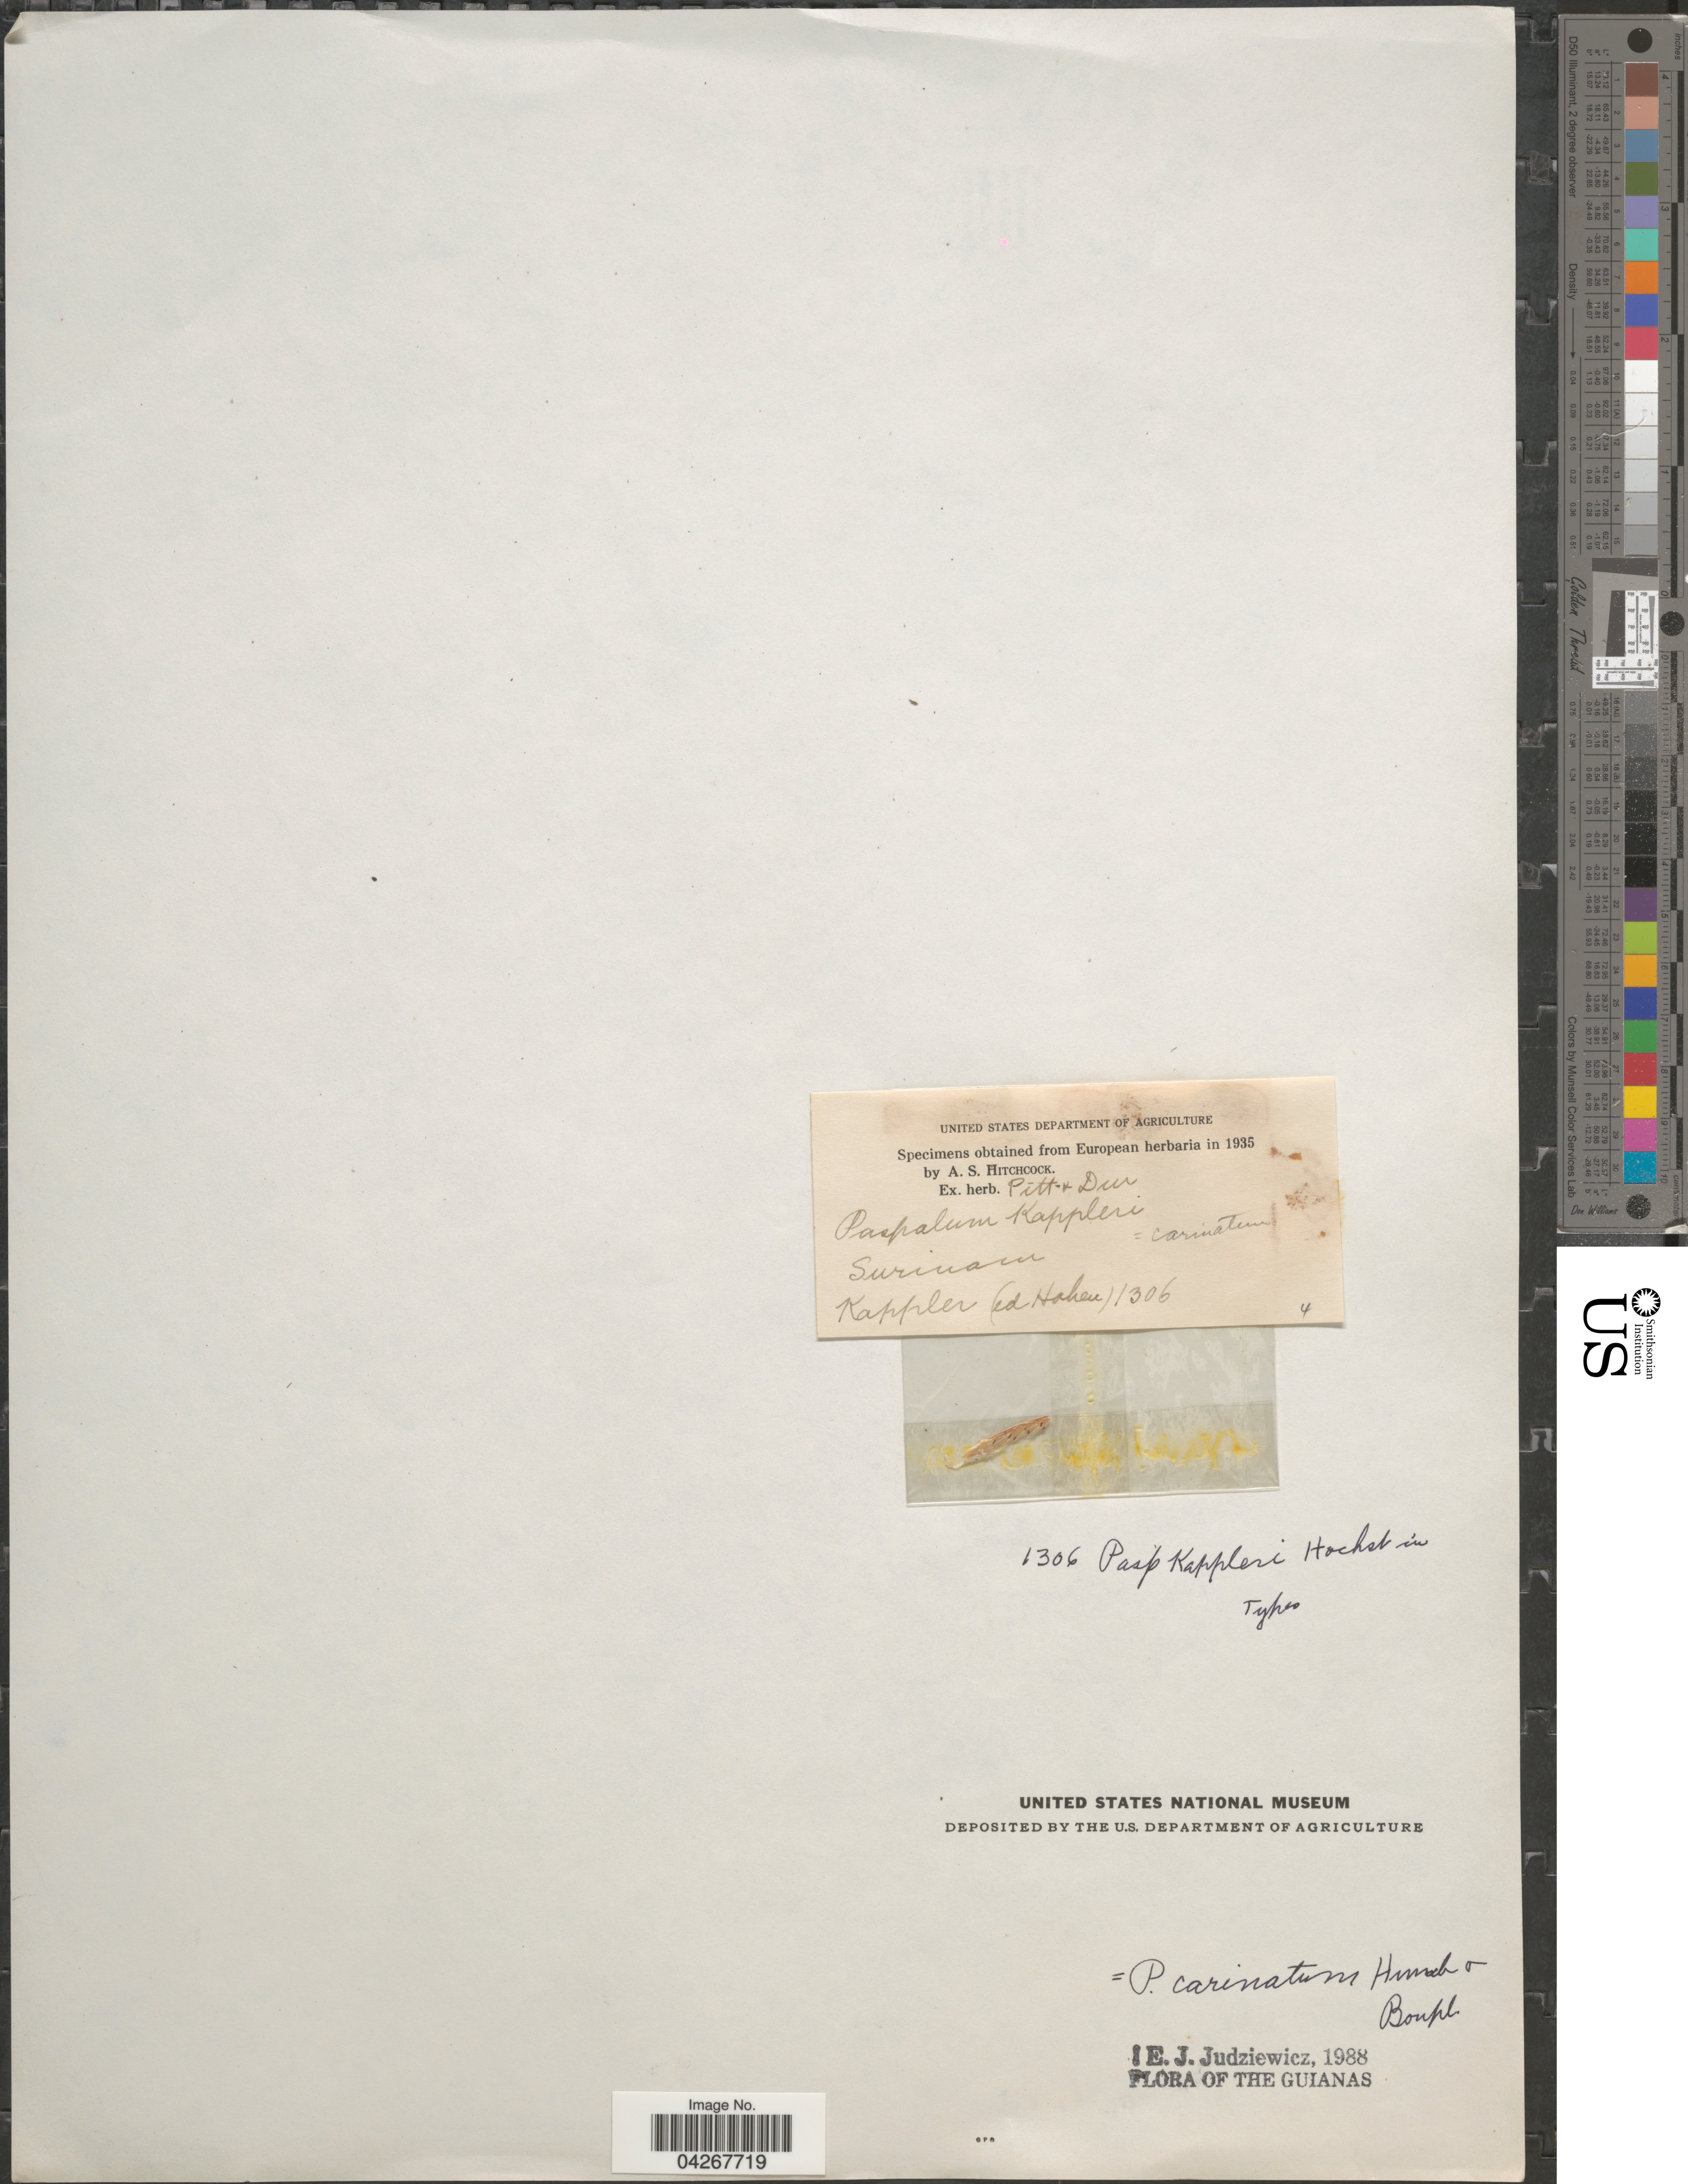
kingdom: Plantae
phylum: Tracheophyta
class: Liliopsida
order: Poales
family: Poaceae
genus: Paspalum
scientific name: Paspalum carinatum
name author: Humb. & Bonpl. ex Flüggé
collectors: Kappler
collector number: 1306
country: Suriname